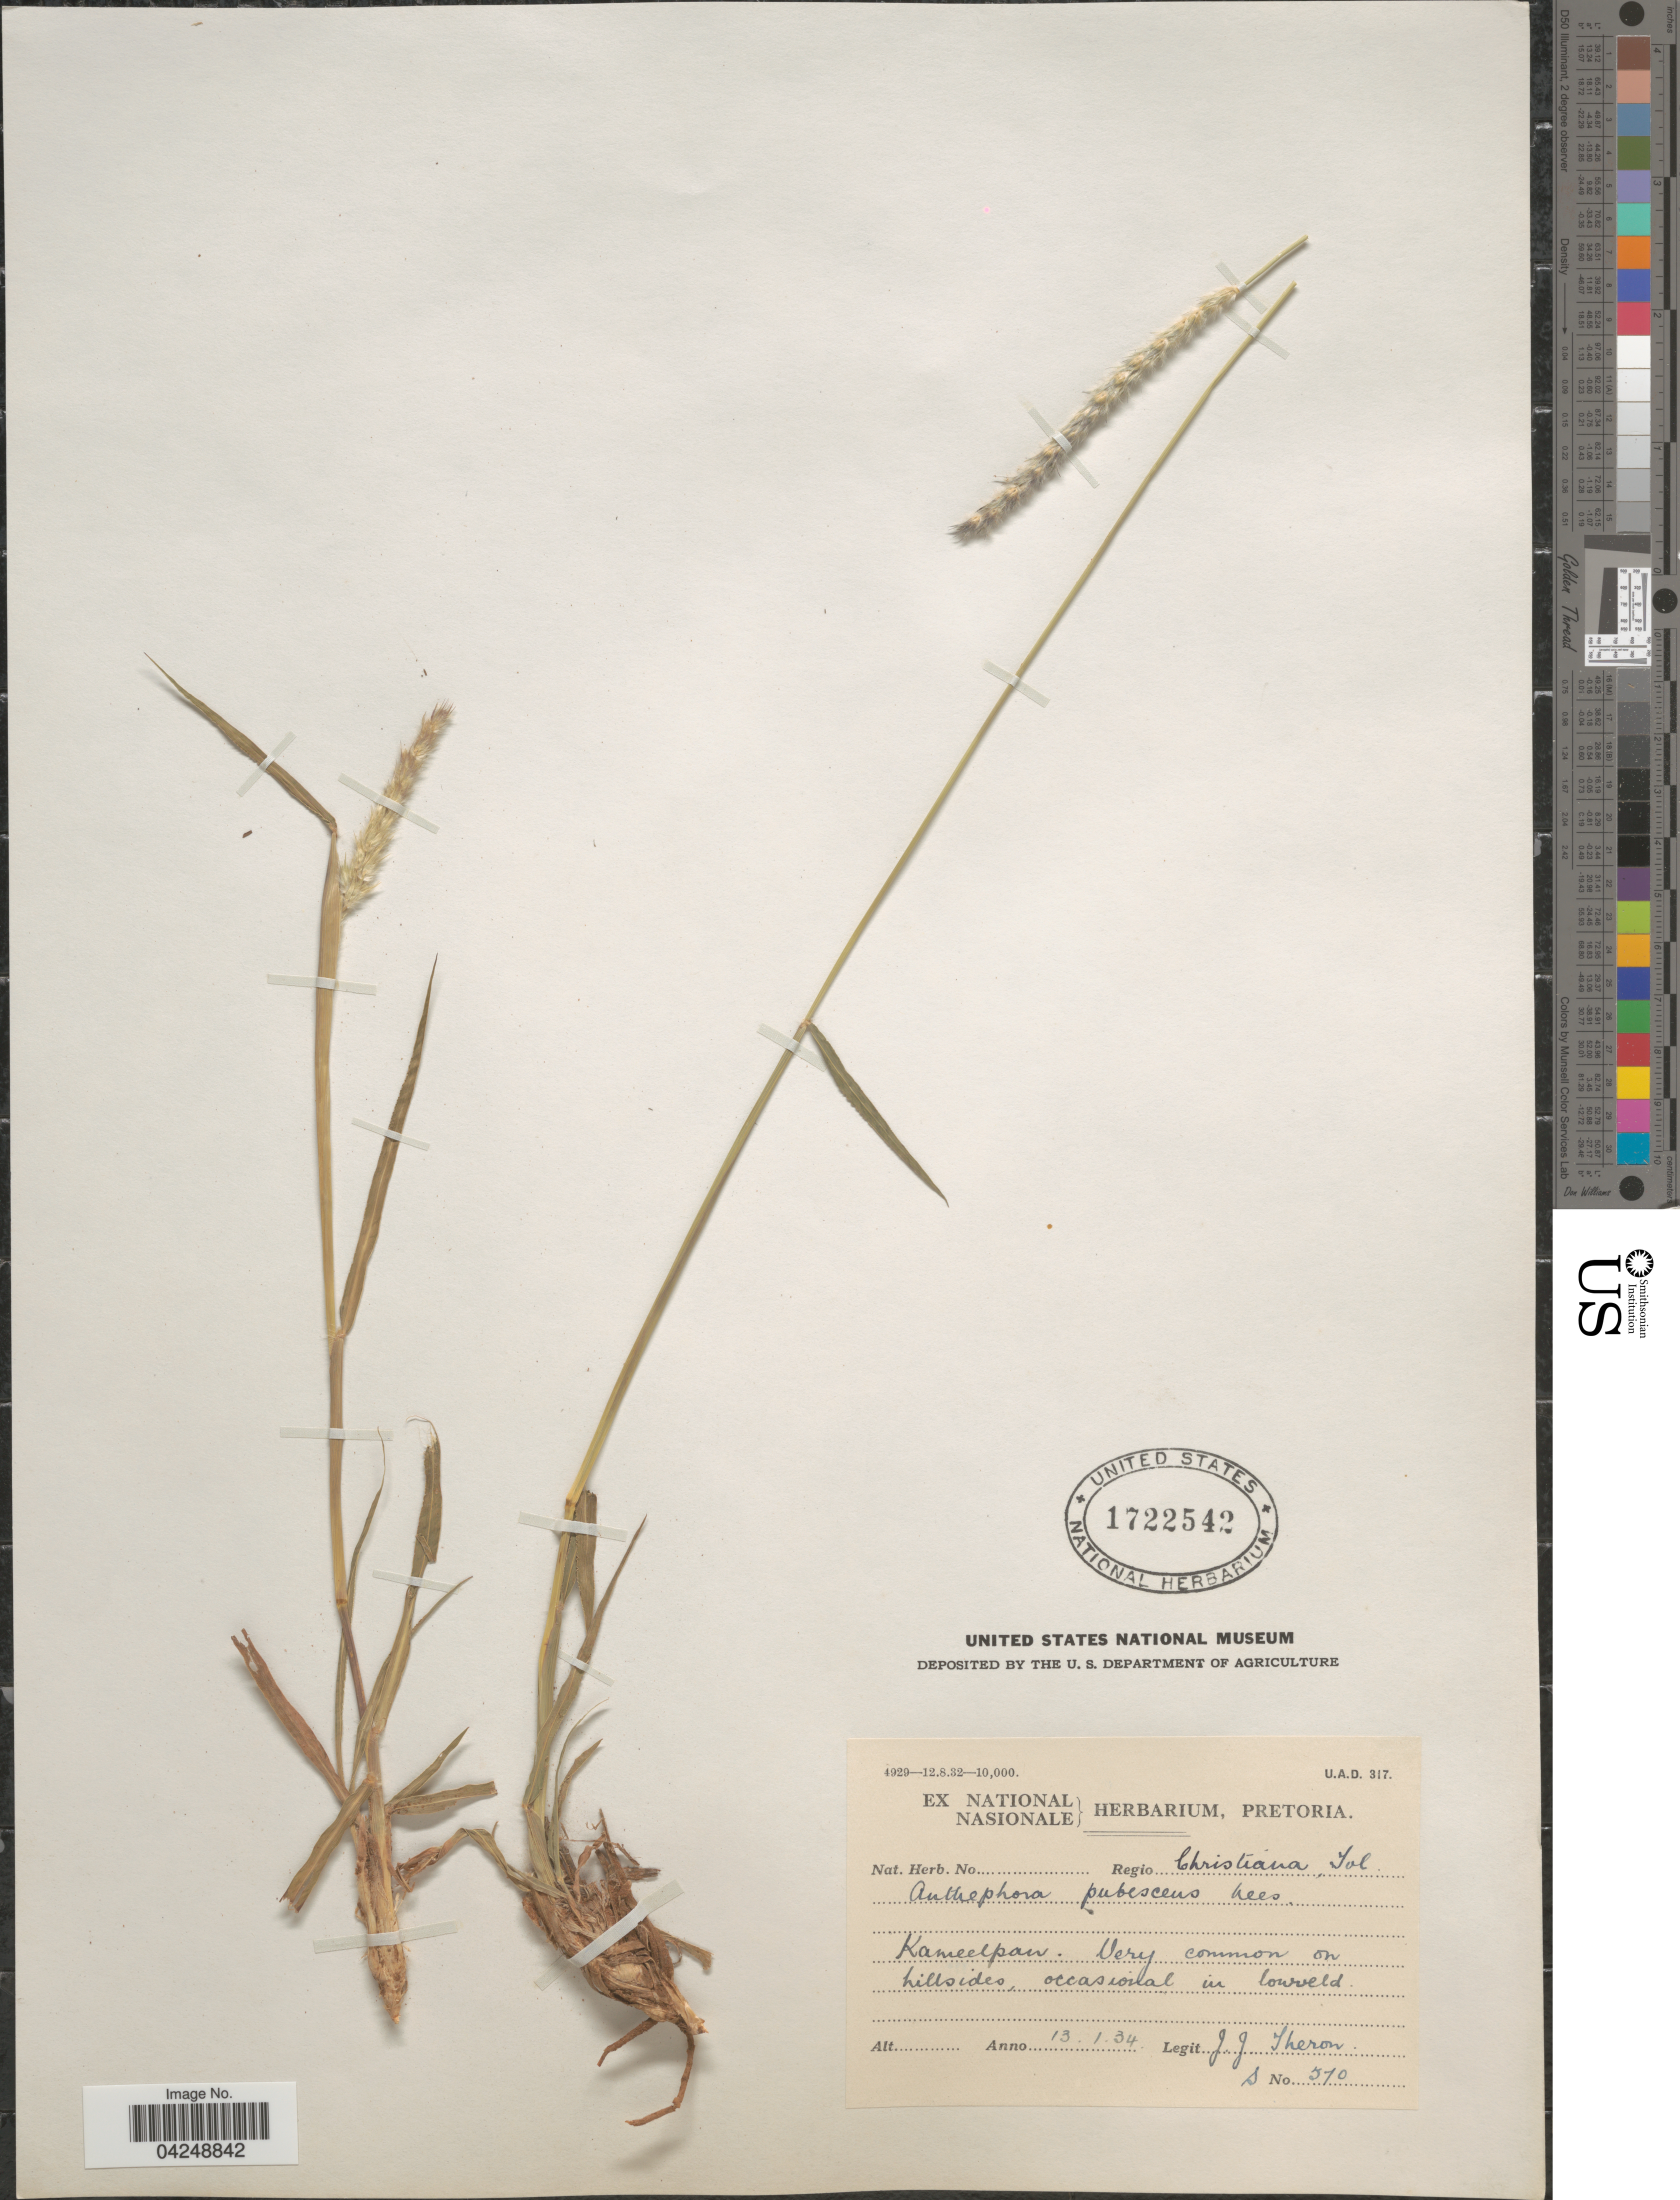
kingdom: Plantae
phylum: Tracheophyta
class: Liliopsida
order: Poales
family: Poaceae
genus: Anthephora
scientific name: Anthephora pubescens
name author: Nees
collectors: J. Theron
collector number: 570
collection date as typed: Transcribed d/m/y: 13/1/34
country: South Africa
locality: Regio Christiana, Tvl. Kameelpan. Very common on hillsides, occasional in lowveld.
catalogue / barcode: US 1722542